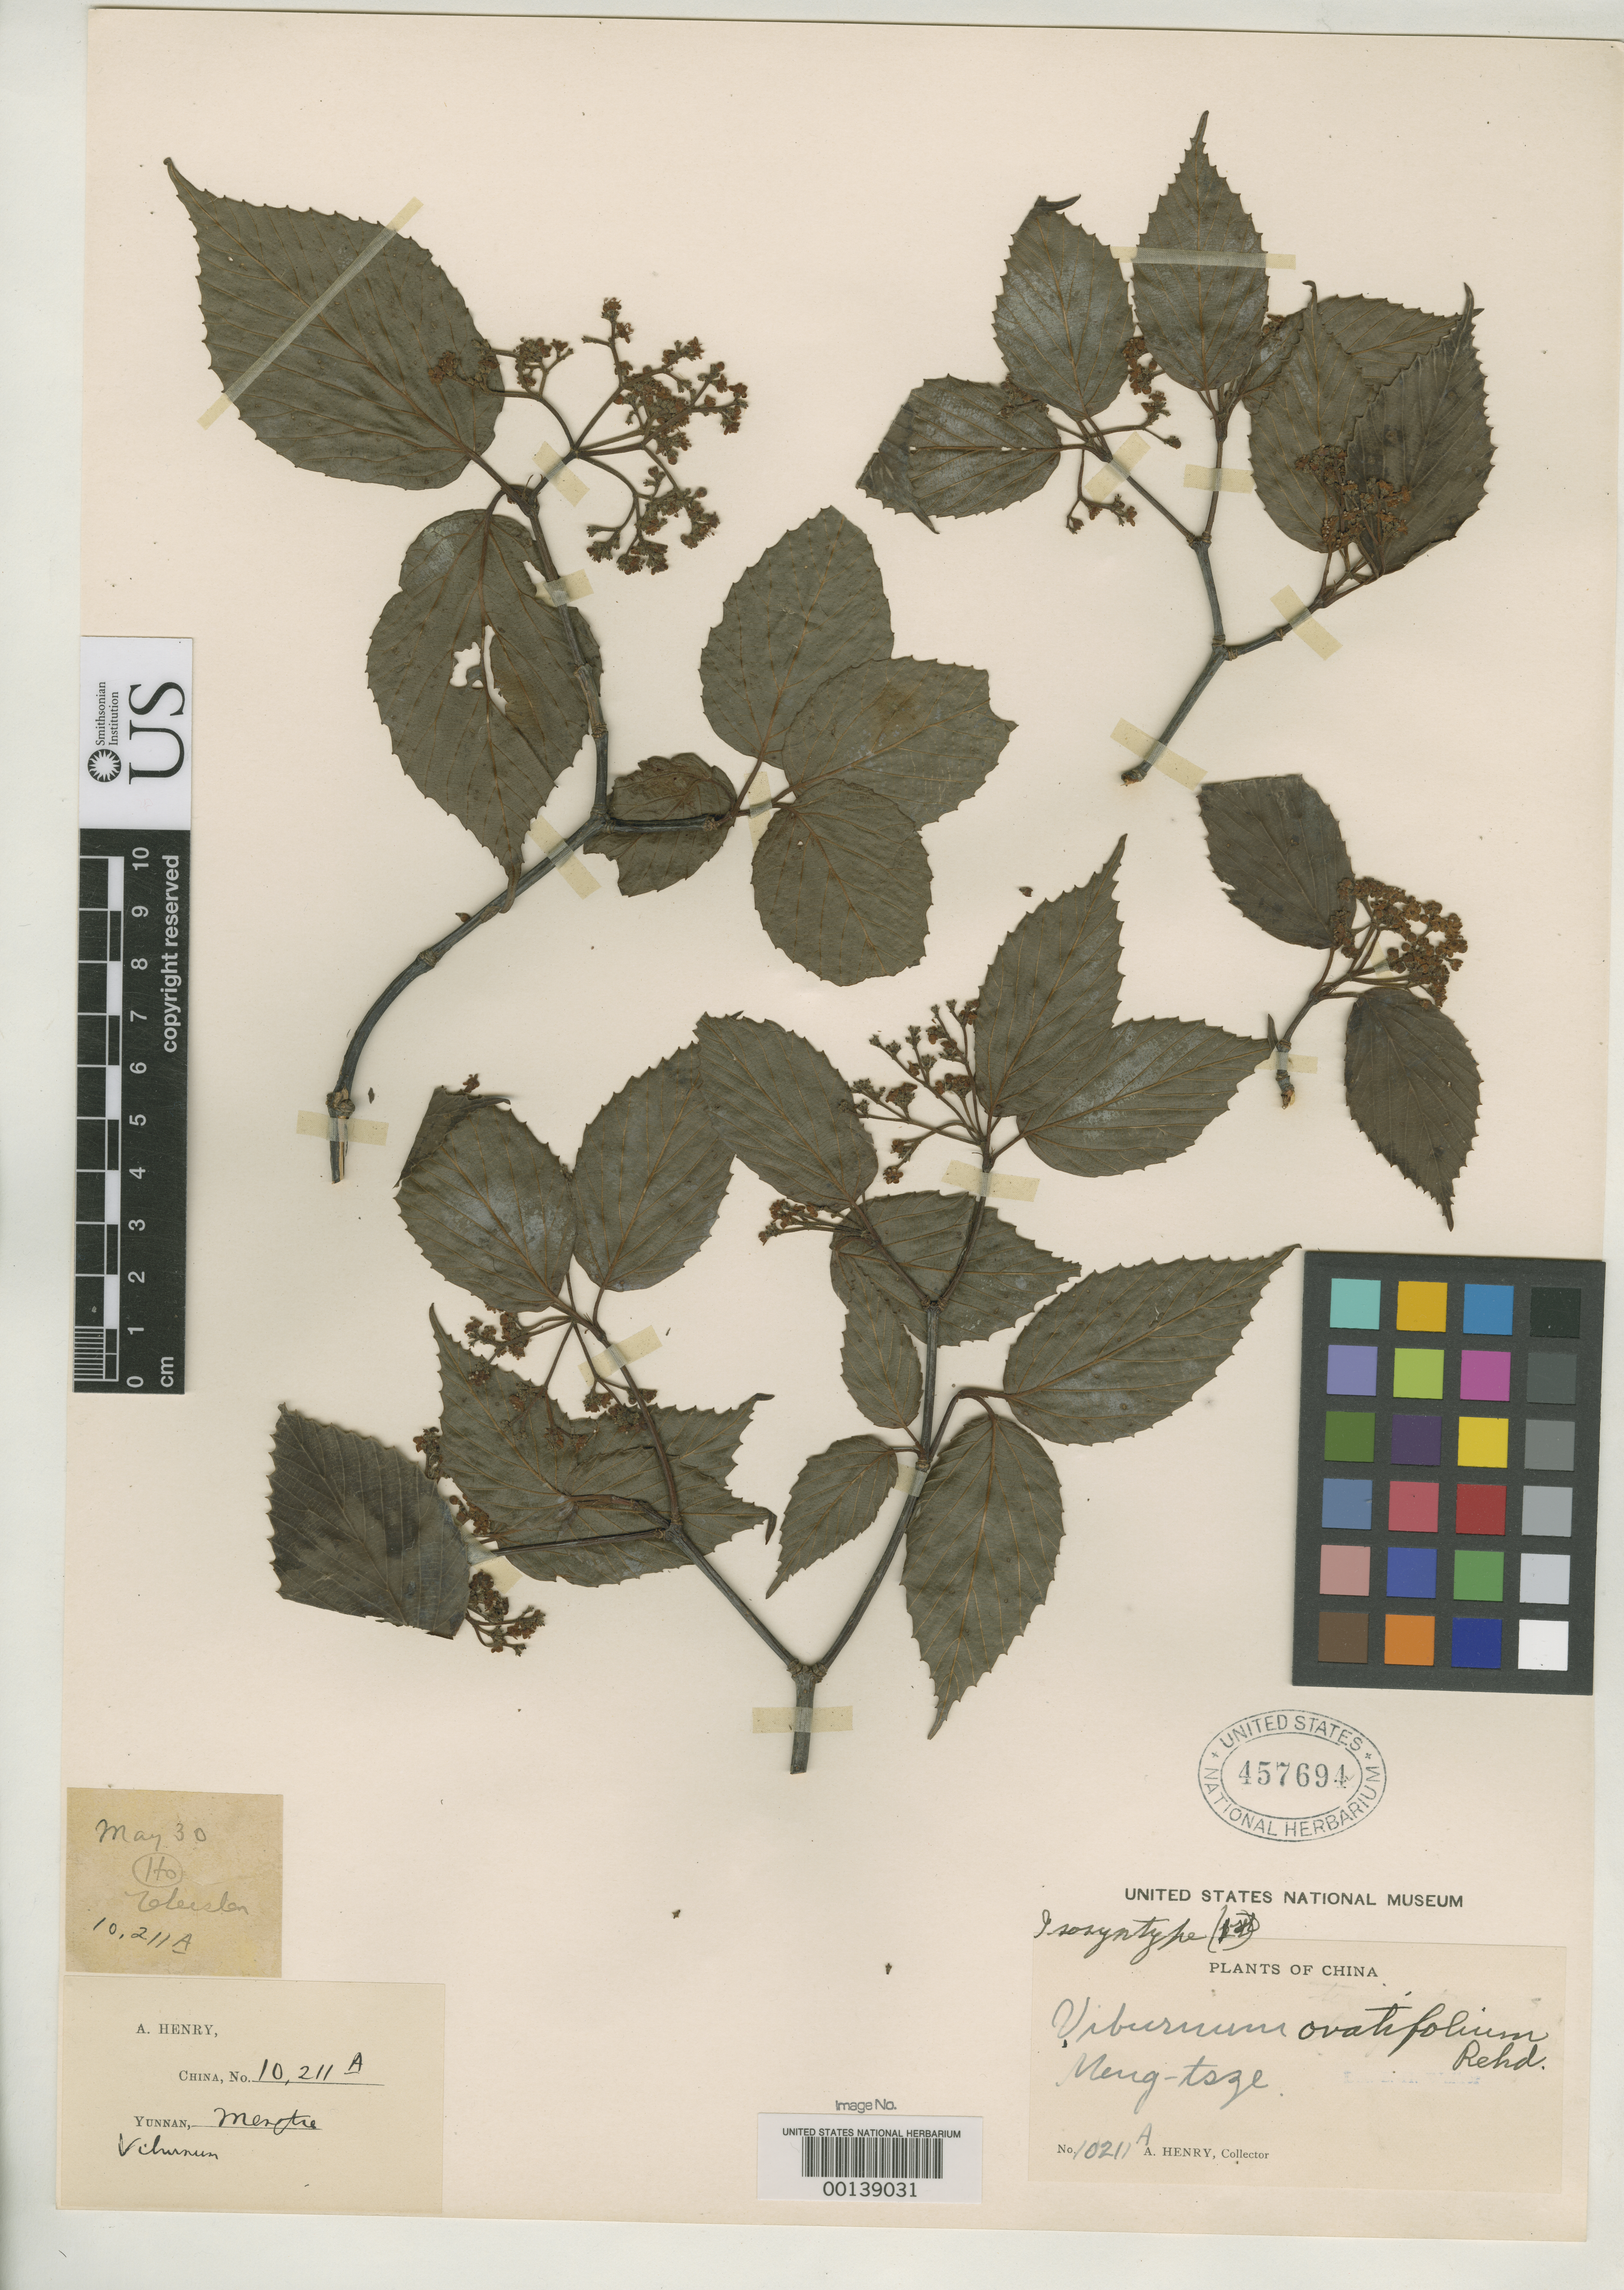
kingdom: Plantae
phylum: Tracheophyta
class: Magnoliopsida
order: Dipsacales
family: Viburnaceae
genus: Viburnum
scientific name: Viburnum ovatifolium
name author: Rehder in Sarg.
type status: Isosyntype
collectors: A. Henry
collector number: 10211 A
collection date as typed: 30 May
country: China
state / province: Yunnan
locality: Meng-tsze, North Mountains.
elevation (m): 3300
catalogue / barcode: US 457694